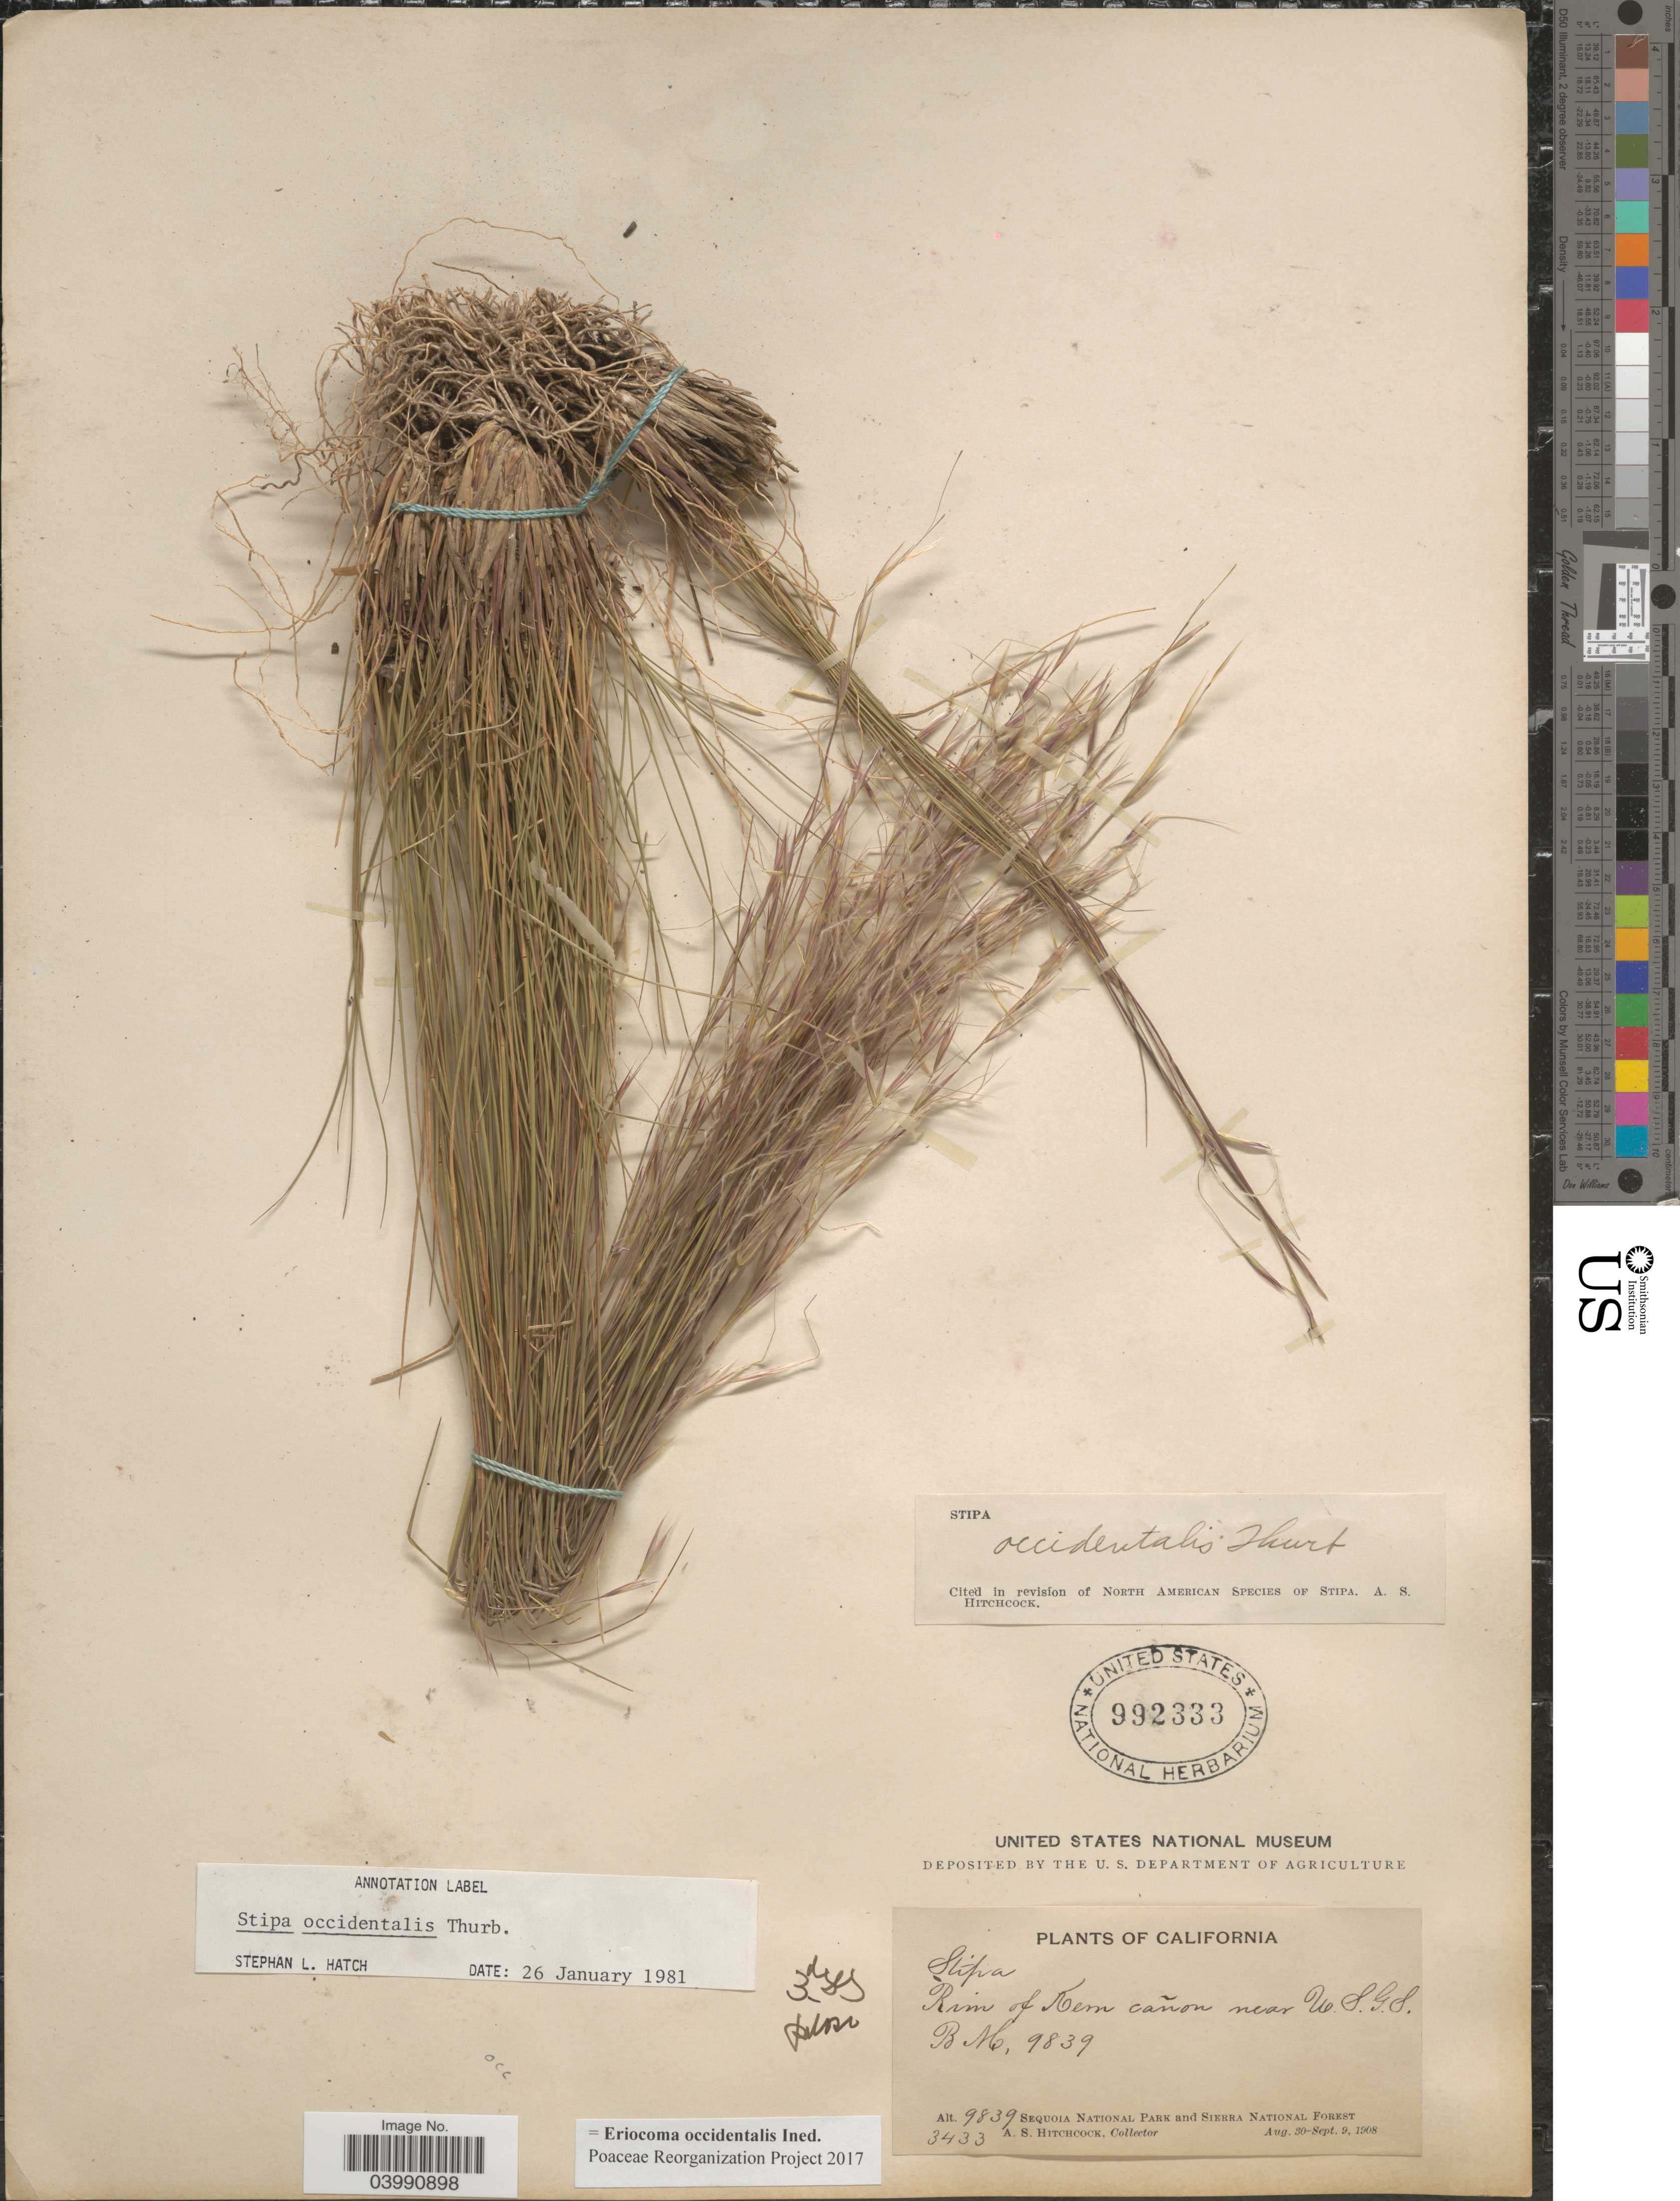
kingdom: Plantae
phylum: Tracheophyta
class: Liliopsida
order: Poales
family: Poaceae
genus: Eriocoma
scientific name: Eriocoma occidentalis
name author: (Thurb. ex S. Watson) Romasch.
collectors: A. S. Hitchcock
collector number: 3433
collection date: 1908-08-30/1908-09-09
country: United States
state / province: California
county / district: Kern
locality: Rim of Kern cañon near U.S.G.S.B N, 9839. Sequoia National Park and Sierra National Forest.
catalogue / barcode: US 992333